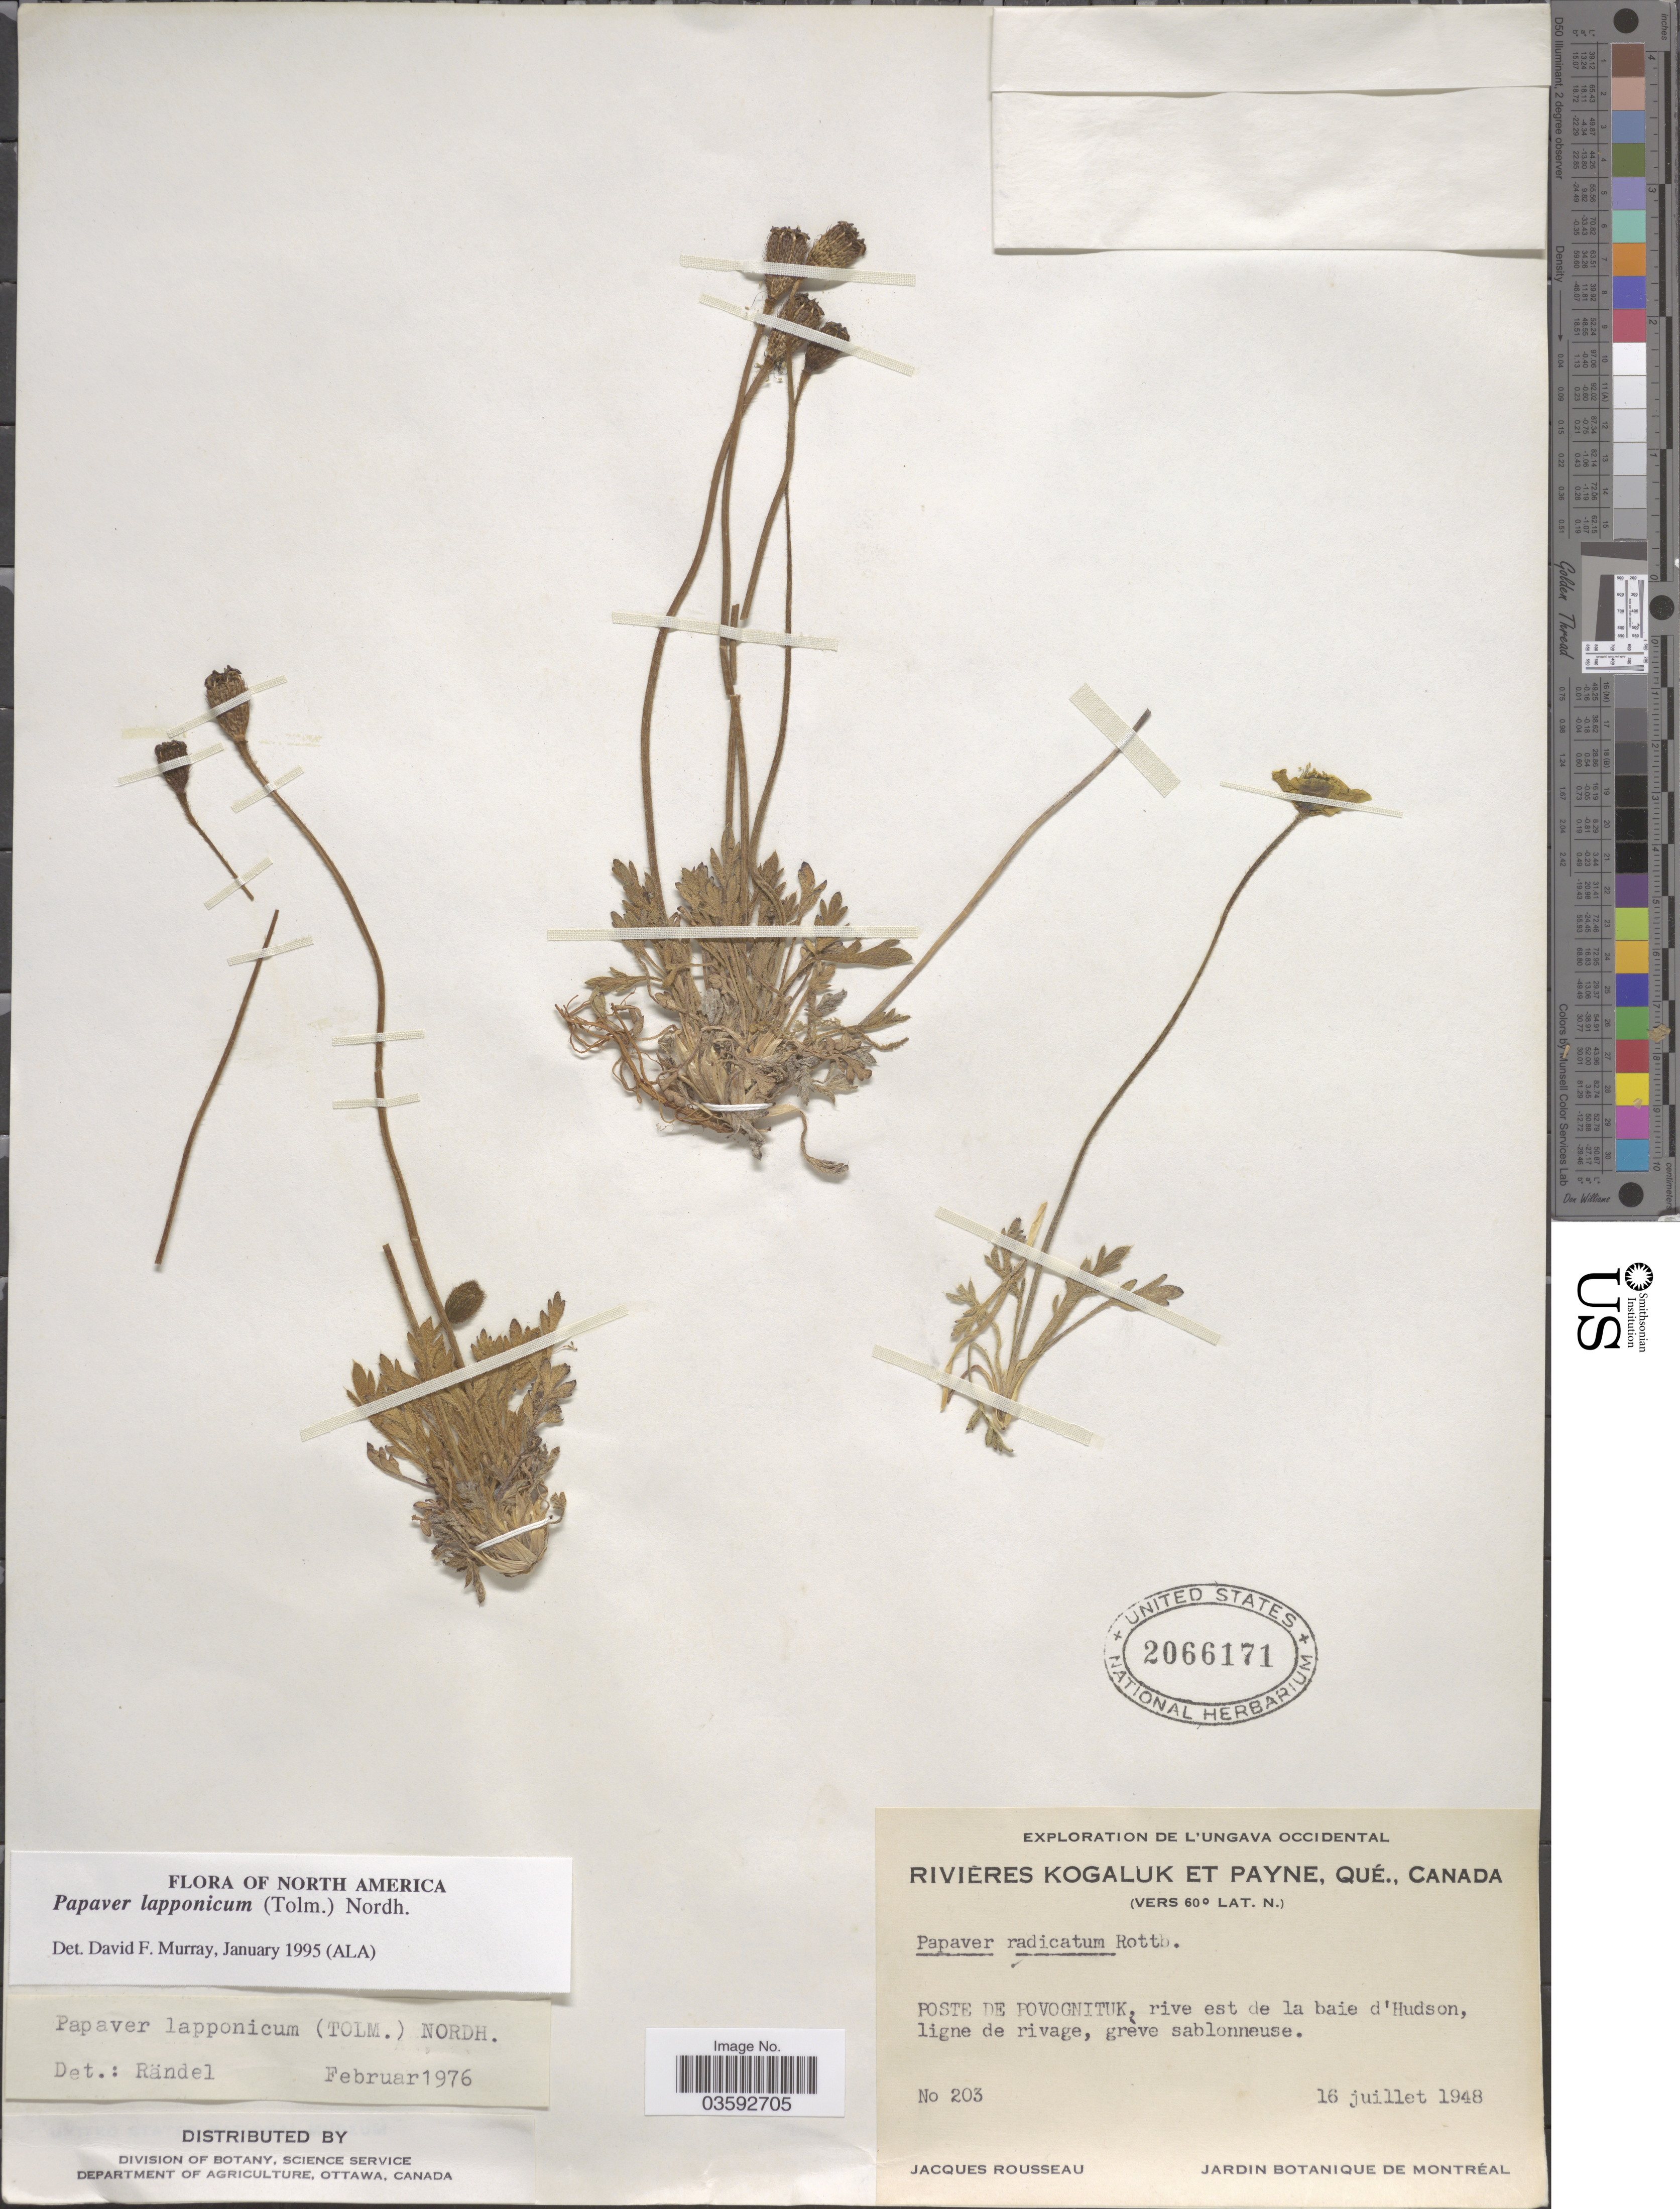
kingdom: Plantae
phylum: Tracheophyta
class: Magnoliopsida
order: Ranunculales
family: Papaveraceae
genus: Papaver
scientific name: Papaver lapponicum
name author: (Tolm.) Nordh.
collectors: J. Rousseau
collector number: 203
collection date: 1948-07-16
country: Canada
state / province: Quebec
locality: Rivières Kogaluk et Payne. Poste de Povognituk, rive est de la baie d'Hudson, ligne de rivage.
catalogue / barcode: US 2066171